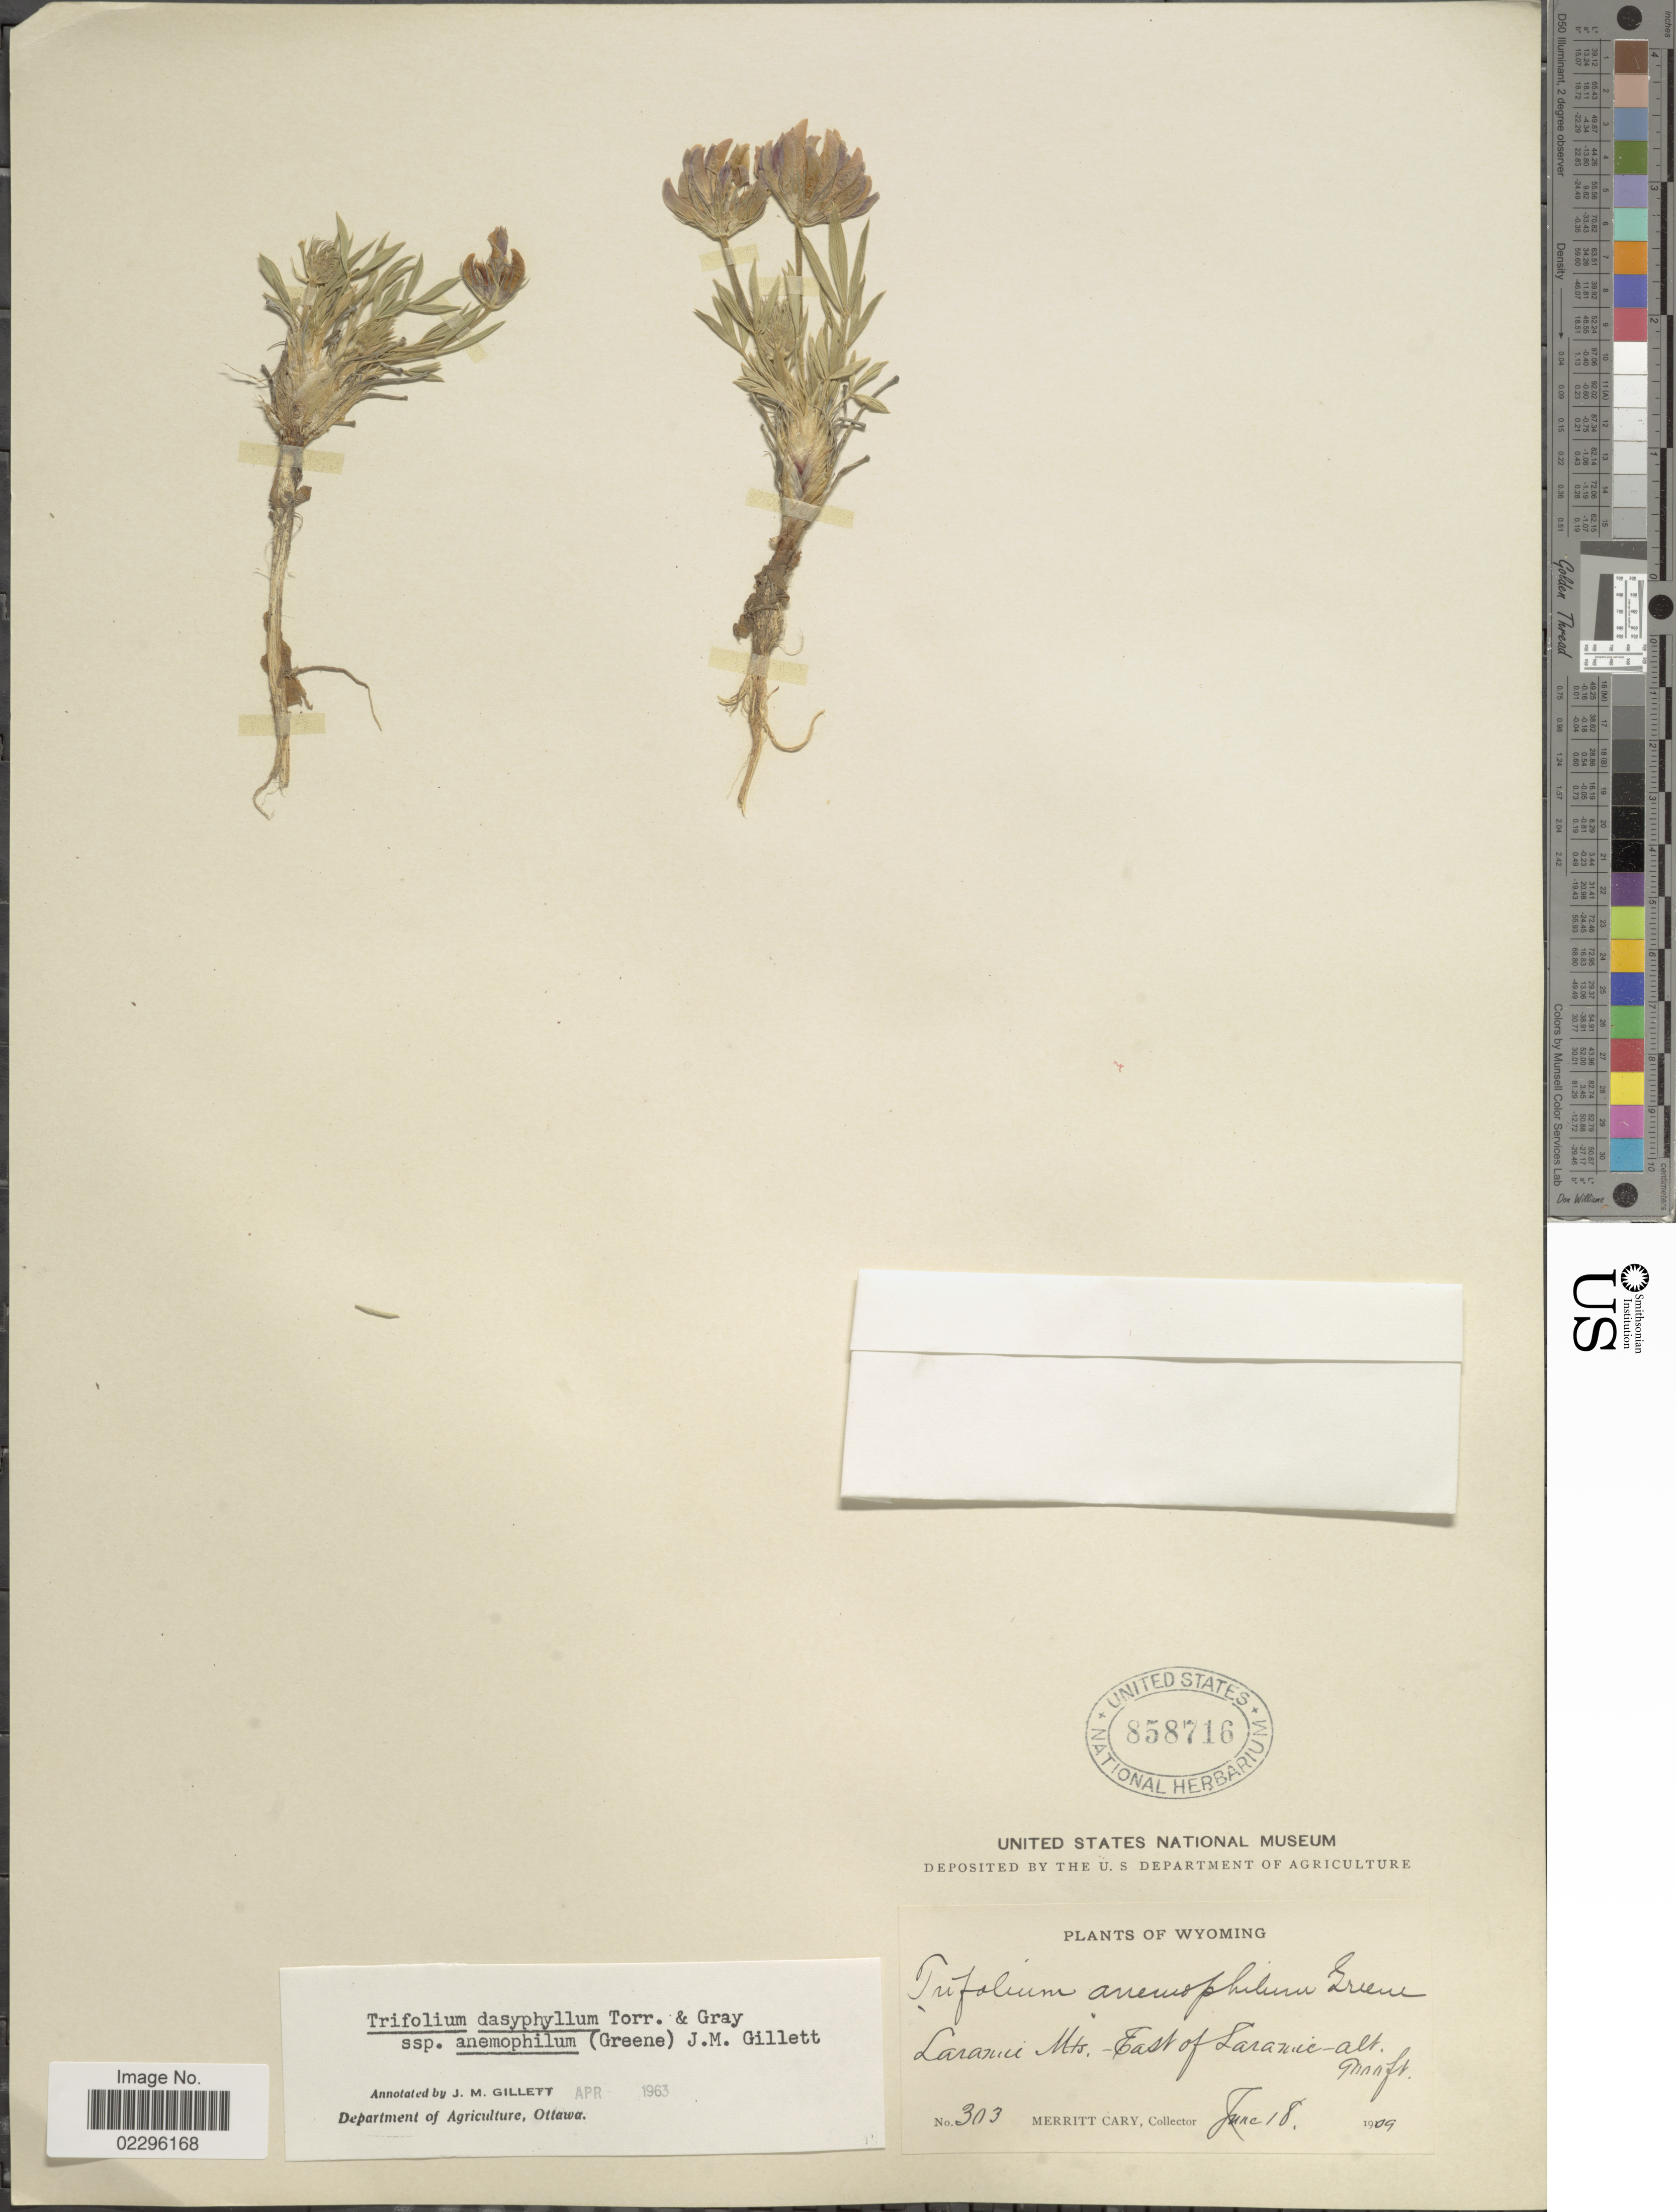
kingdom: Plantae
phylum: Tracheophyta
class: Magnoliopsida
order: Fabales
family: Fabaceae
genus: Trifolium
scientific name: Trifolium dasyphyllum subsp. anemophilum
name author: (Greene) J.M. Gillett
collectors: M. Cary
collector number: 303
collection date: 1909-06-18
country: United States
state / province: Wyoming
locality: Laramie Mts. East of Laramie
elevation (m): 2743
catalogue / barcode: US 858716